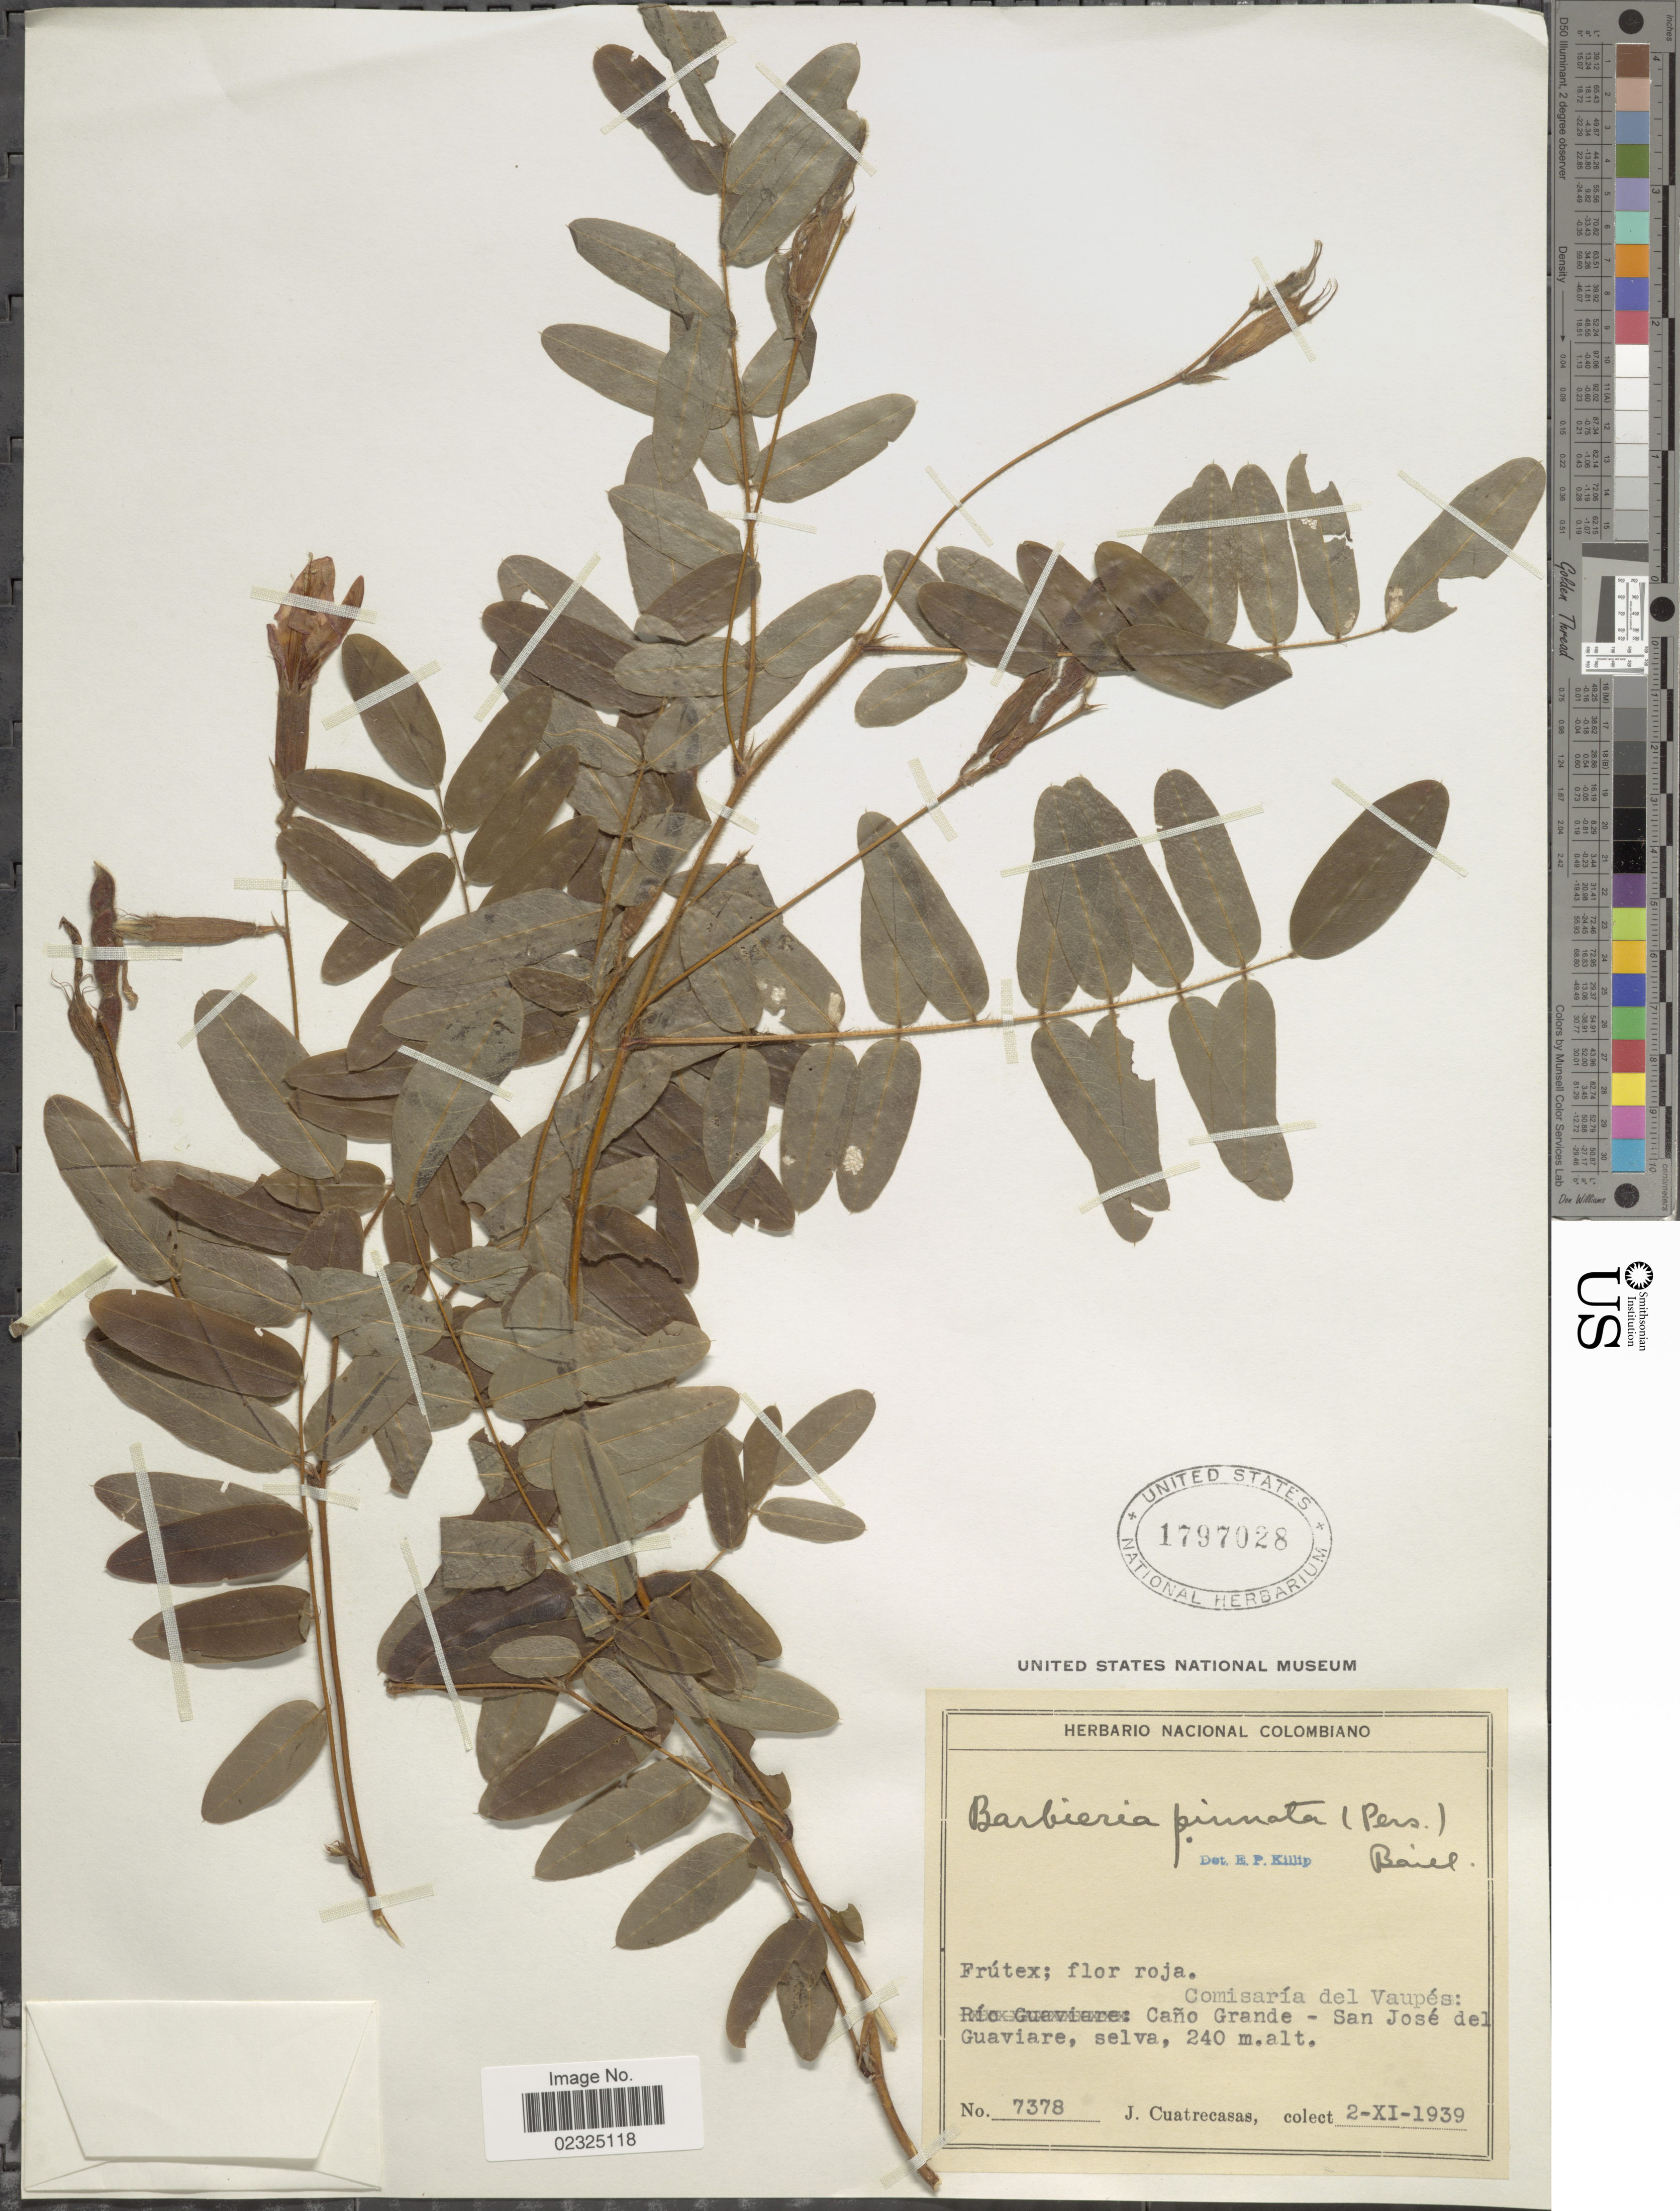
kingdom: Plantae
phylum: Tracheophyta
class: Magnoliopsida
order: Fabales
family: Fabaceae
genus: Barbieria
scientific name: Barbieria sp.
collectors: J. Cuatrecasas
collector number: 7378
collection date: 1939-11-02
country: Colombia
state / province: Vaupés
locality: Comisaria del Vaupes: Cano Grande-San Jose del Guaviare.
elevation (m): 240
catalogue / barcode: US 1797028